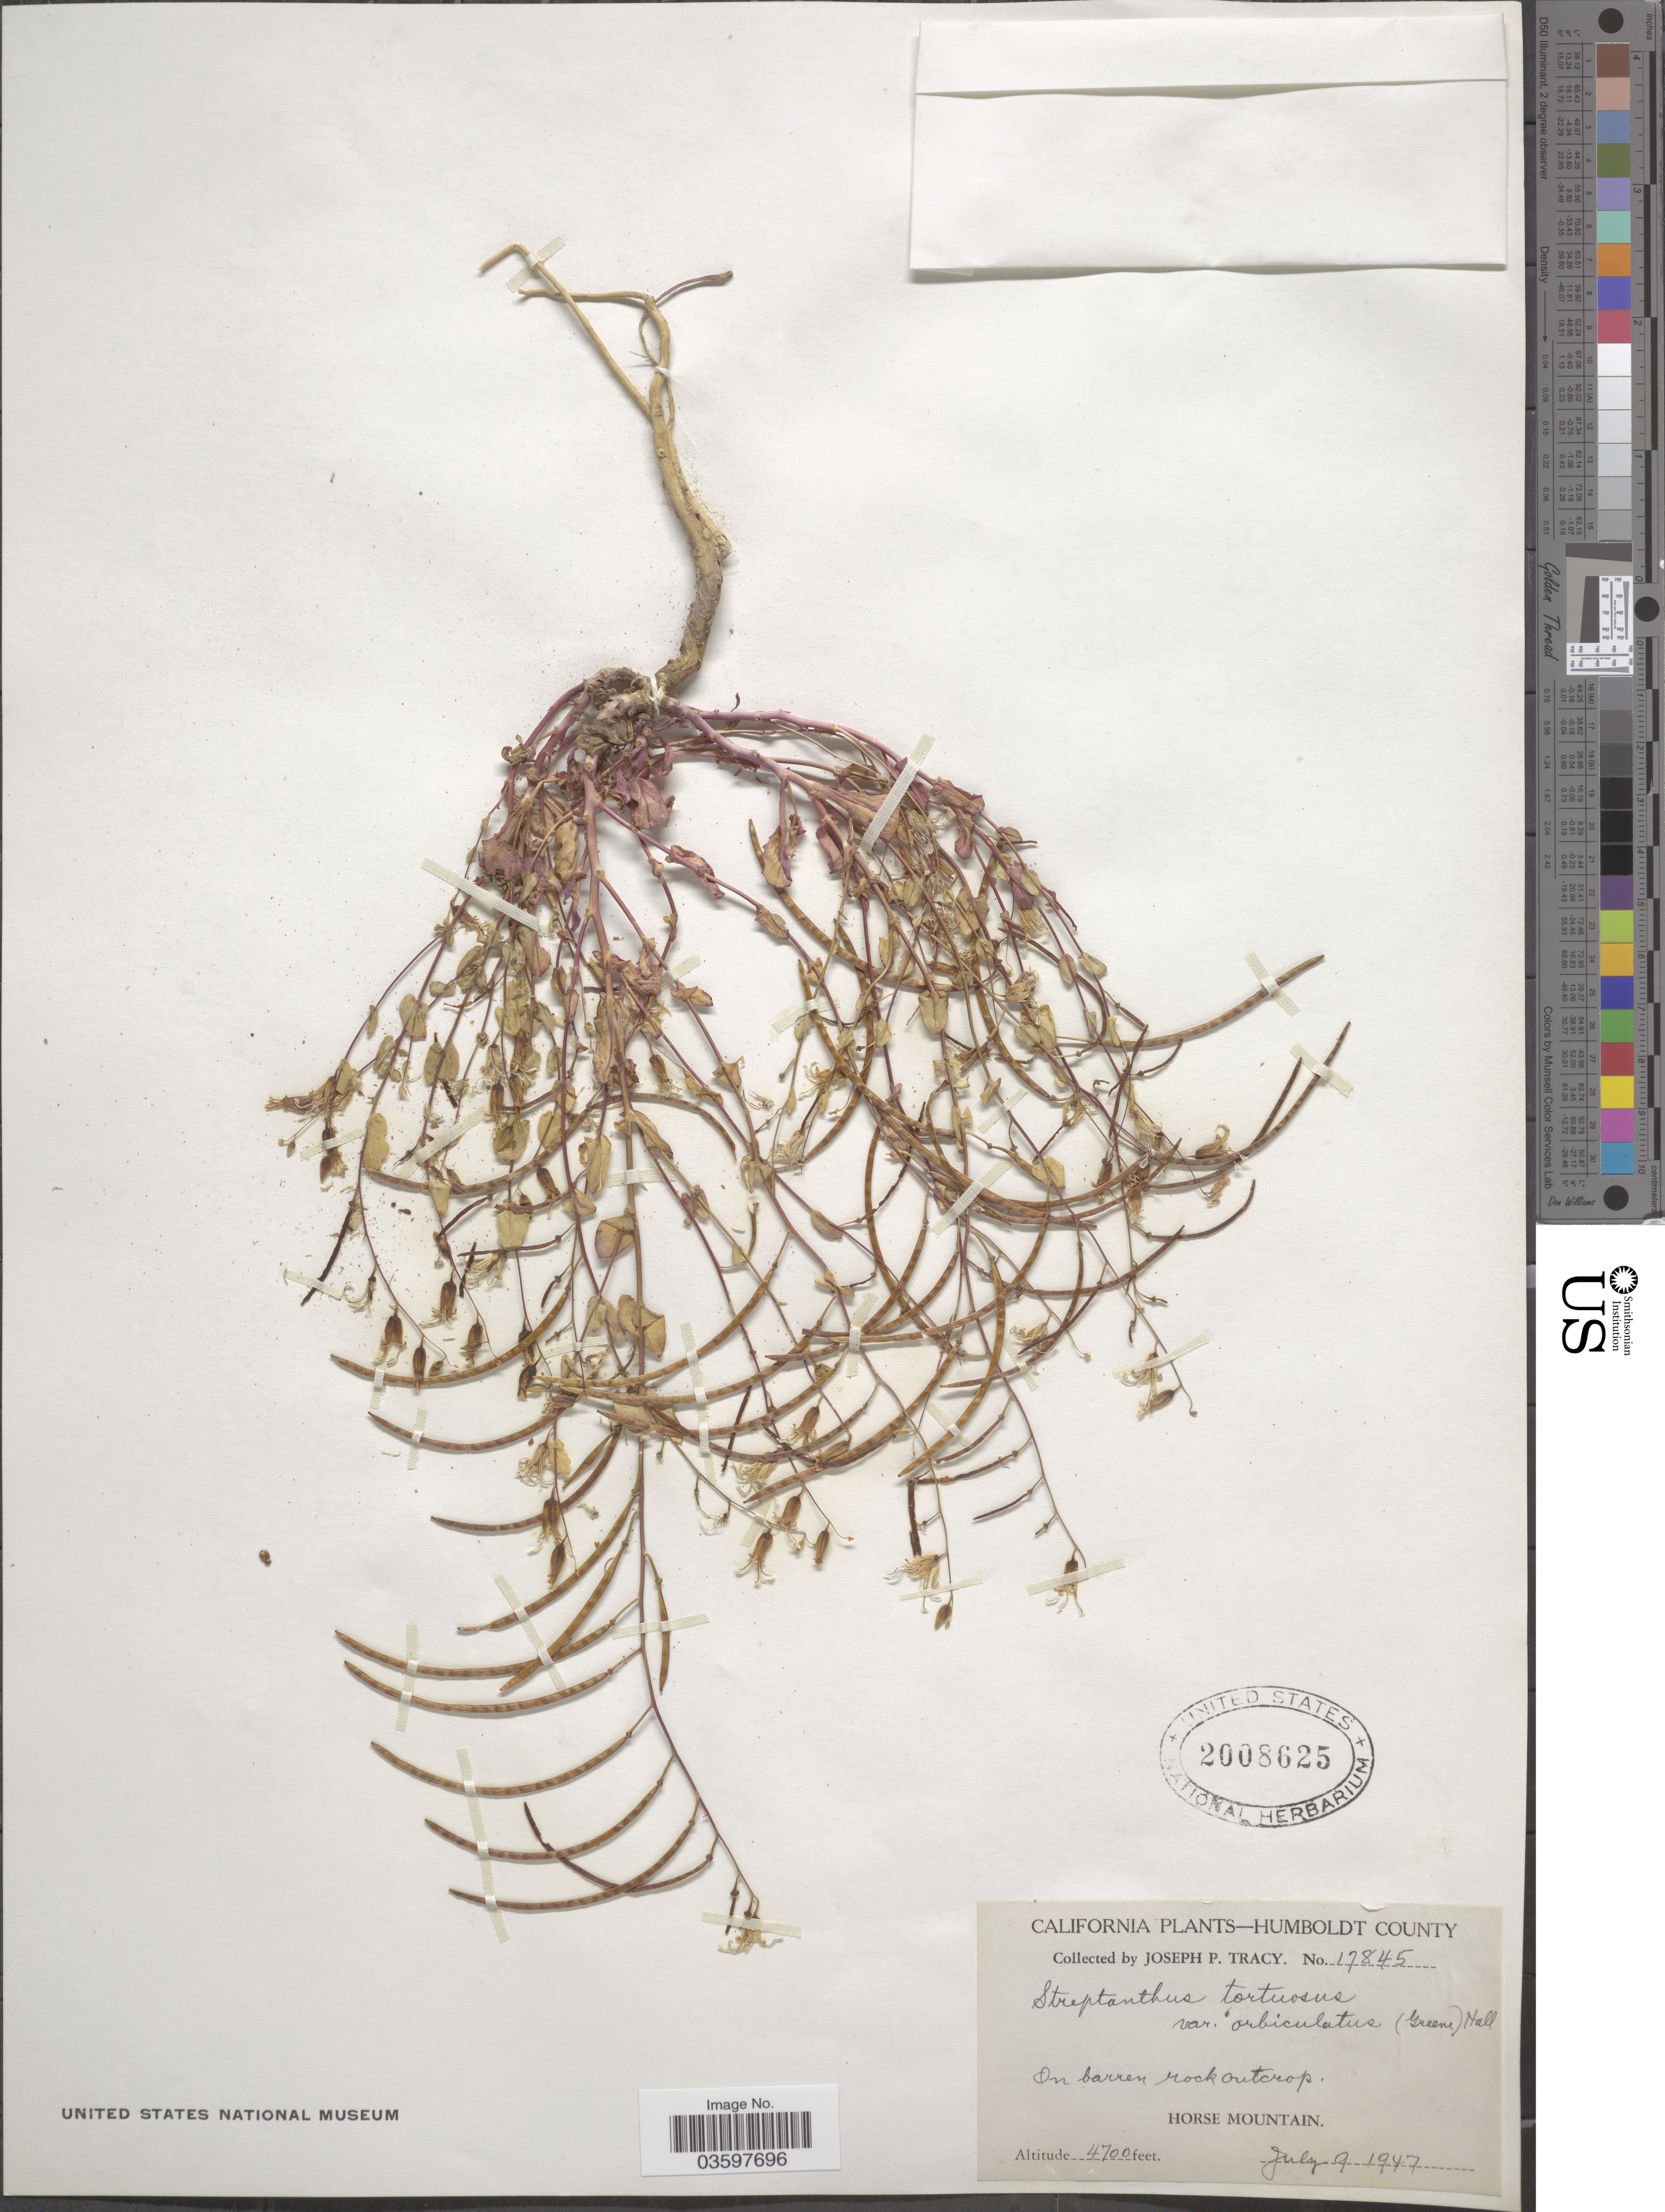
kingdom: Plantae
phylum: Tracheophyta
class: Magnoliopsida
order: Brassicales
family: Brassicaceae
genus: Streptanthus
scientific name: Streptanthus tortuosus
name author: Kellogg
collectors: J. Tracy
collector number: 17845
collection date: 1947-07-09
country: United States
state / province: California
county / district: Humboldt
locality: Humboldt County. Horse Mountain.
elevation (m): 1433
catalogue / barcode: US 2008625